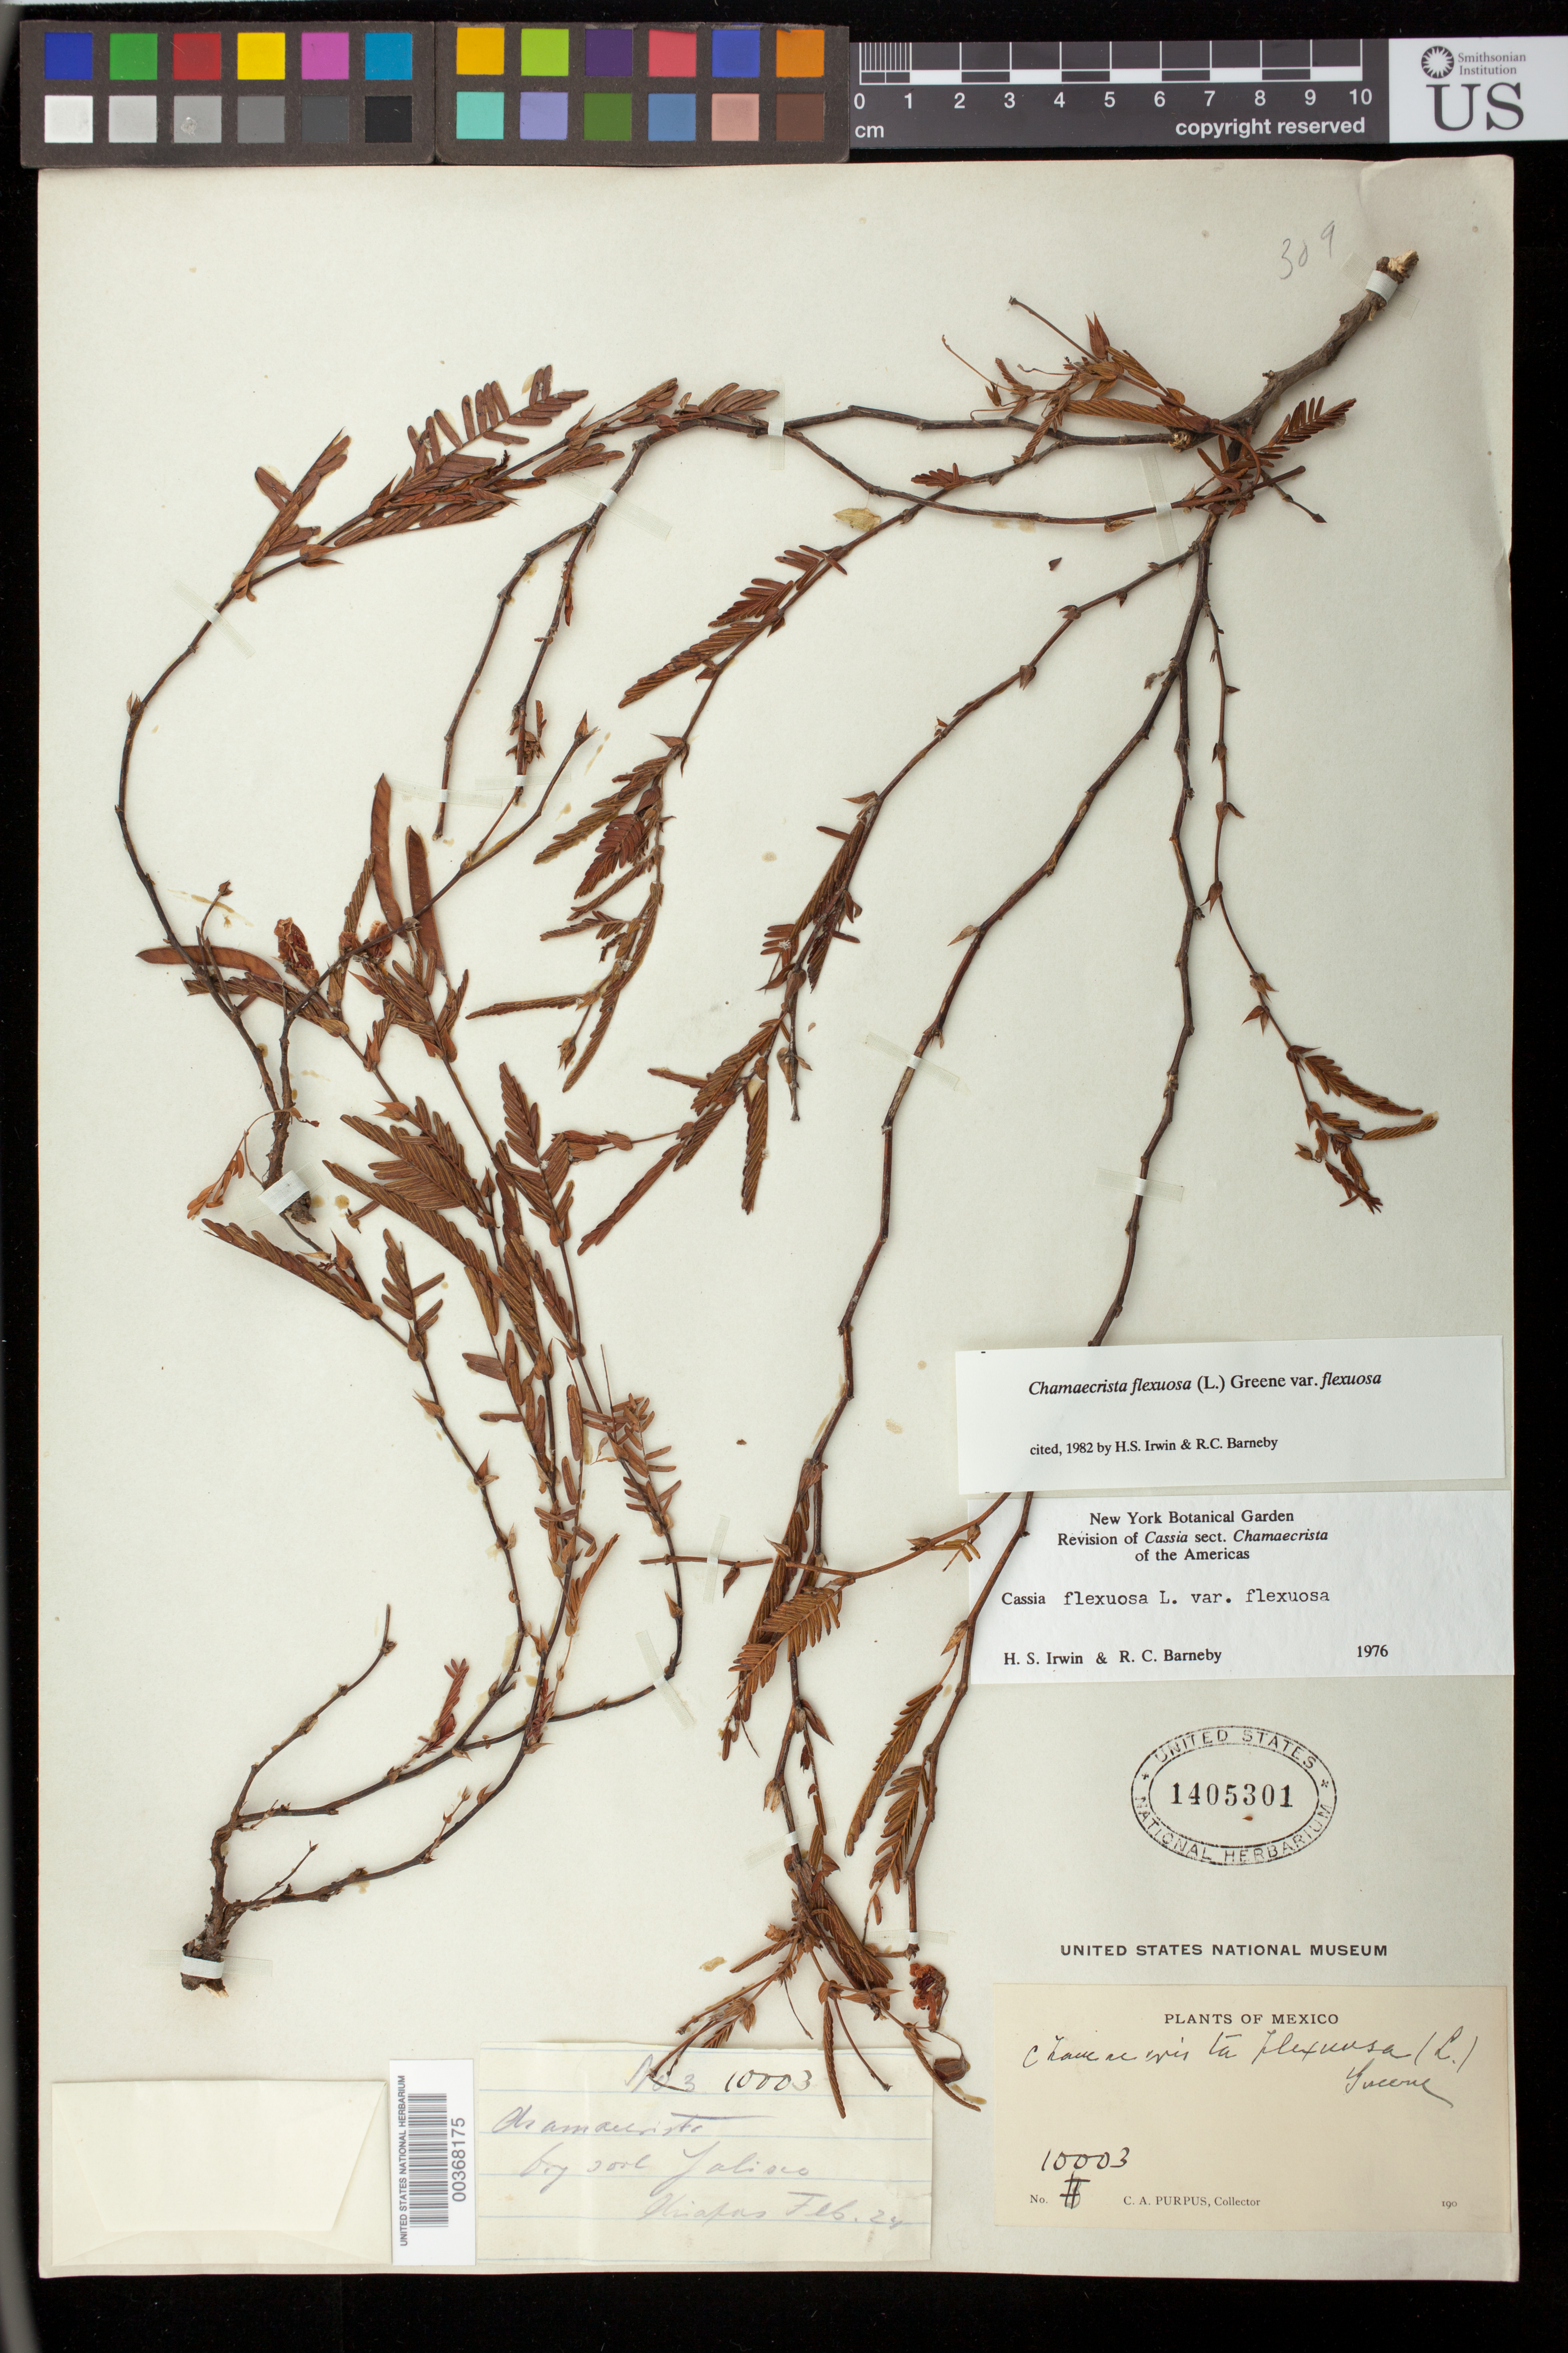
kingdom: Plantae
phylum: Tracheophyta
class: Magnoliopsida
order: Fabales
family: Fabaceae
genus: Chamaecrista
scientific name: Chamaecrista flexuosa var. flexuosa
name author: (L.) Greene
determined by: Irwin, Howard S.; Barneby, R. C.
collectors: C. A. Purpus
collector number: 10003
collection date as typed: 24 Feb 190-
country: Mexico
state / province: Chiapas / Jalisco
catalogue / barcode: US 1405301